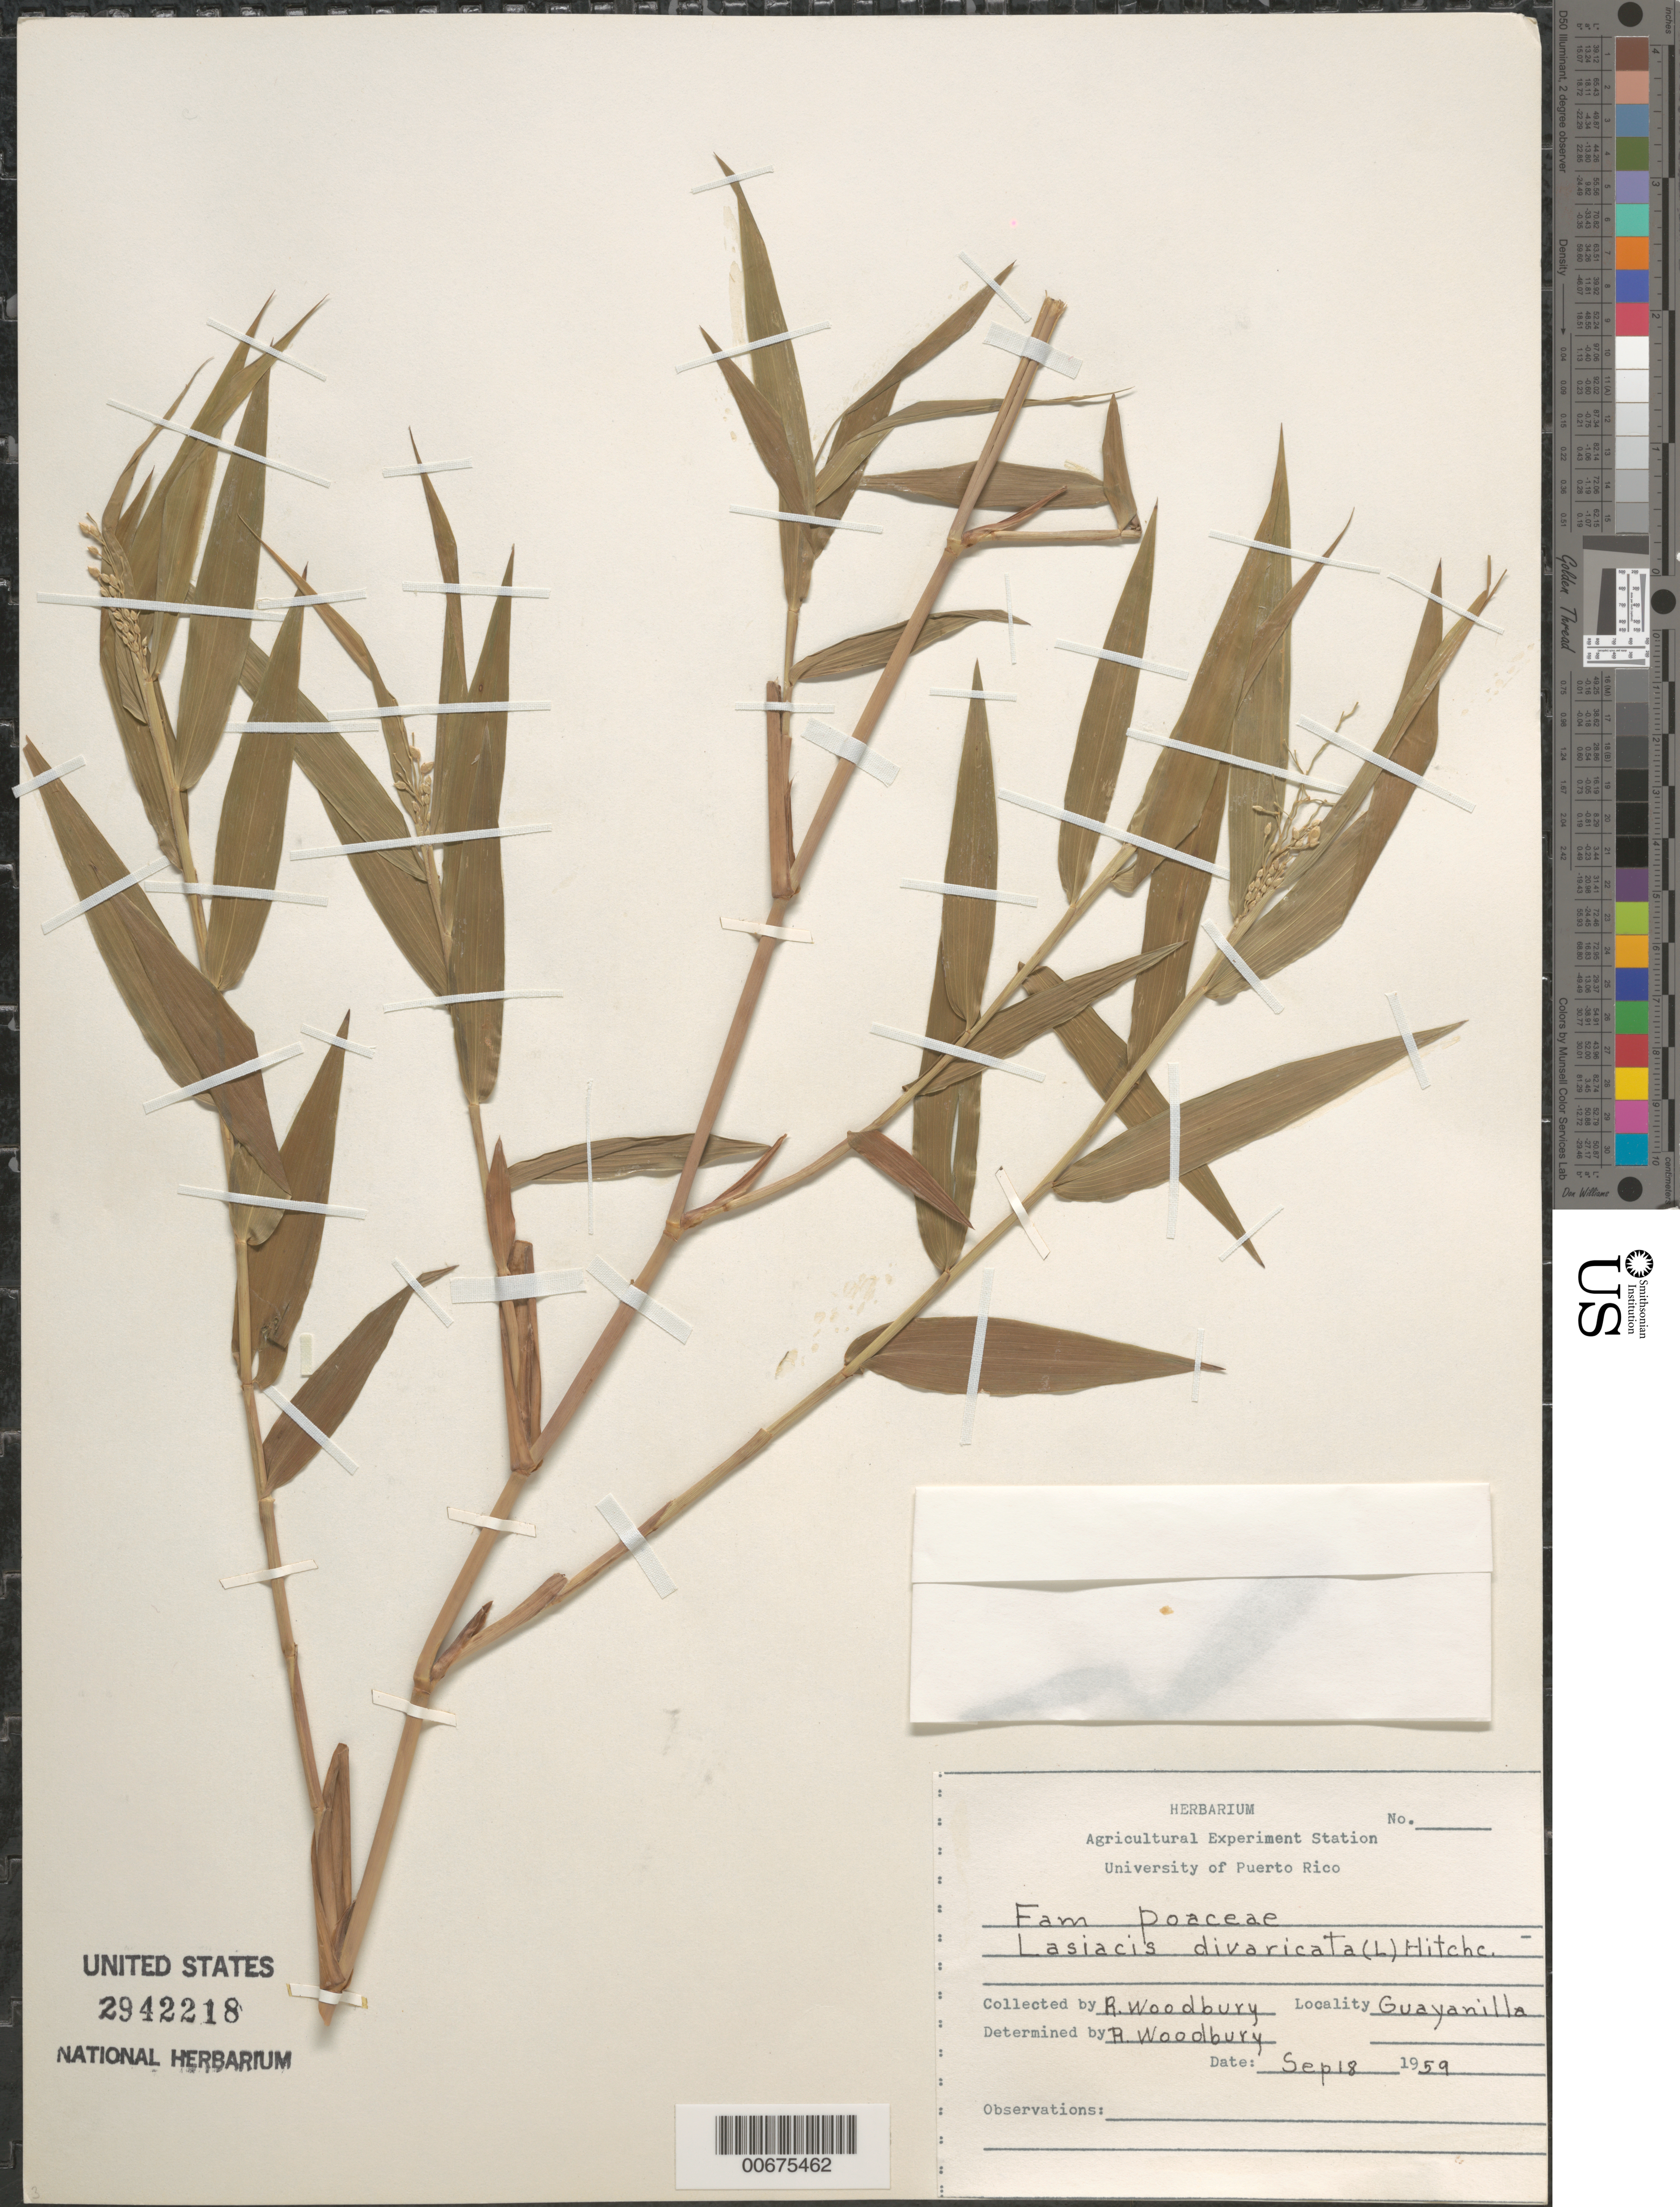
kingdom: Plantae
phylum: Tracheophyta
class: Liliopsida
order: Poales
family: Poaceae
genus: Lasiacis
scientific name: Lasiacis divaricata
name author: (L.) Hitchc.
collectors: R. O. Woodbury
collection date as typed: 18 Sep 1959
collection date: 1959-09-18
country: Puerto Rico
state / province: Guayanilla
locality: Guayanilla.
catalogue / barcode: US 2942218